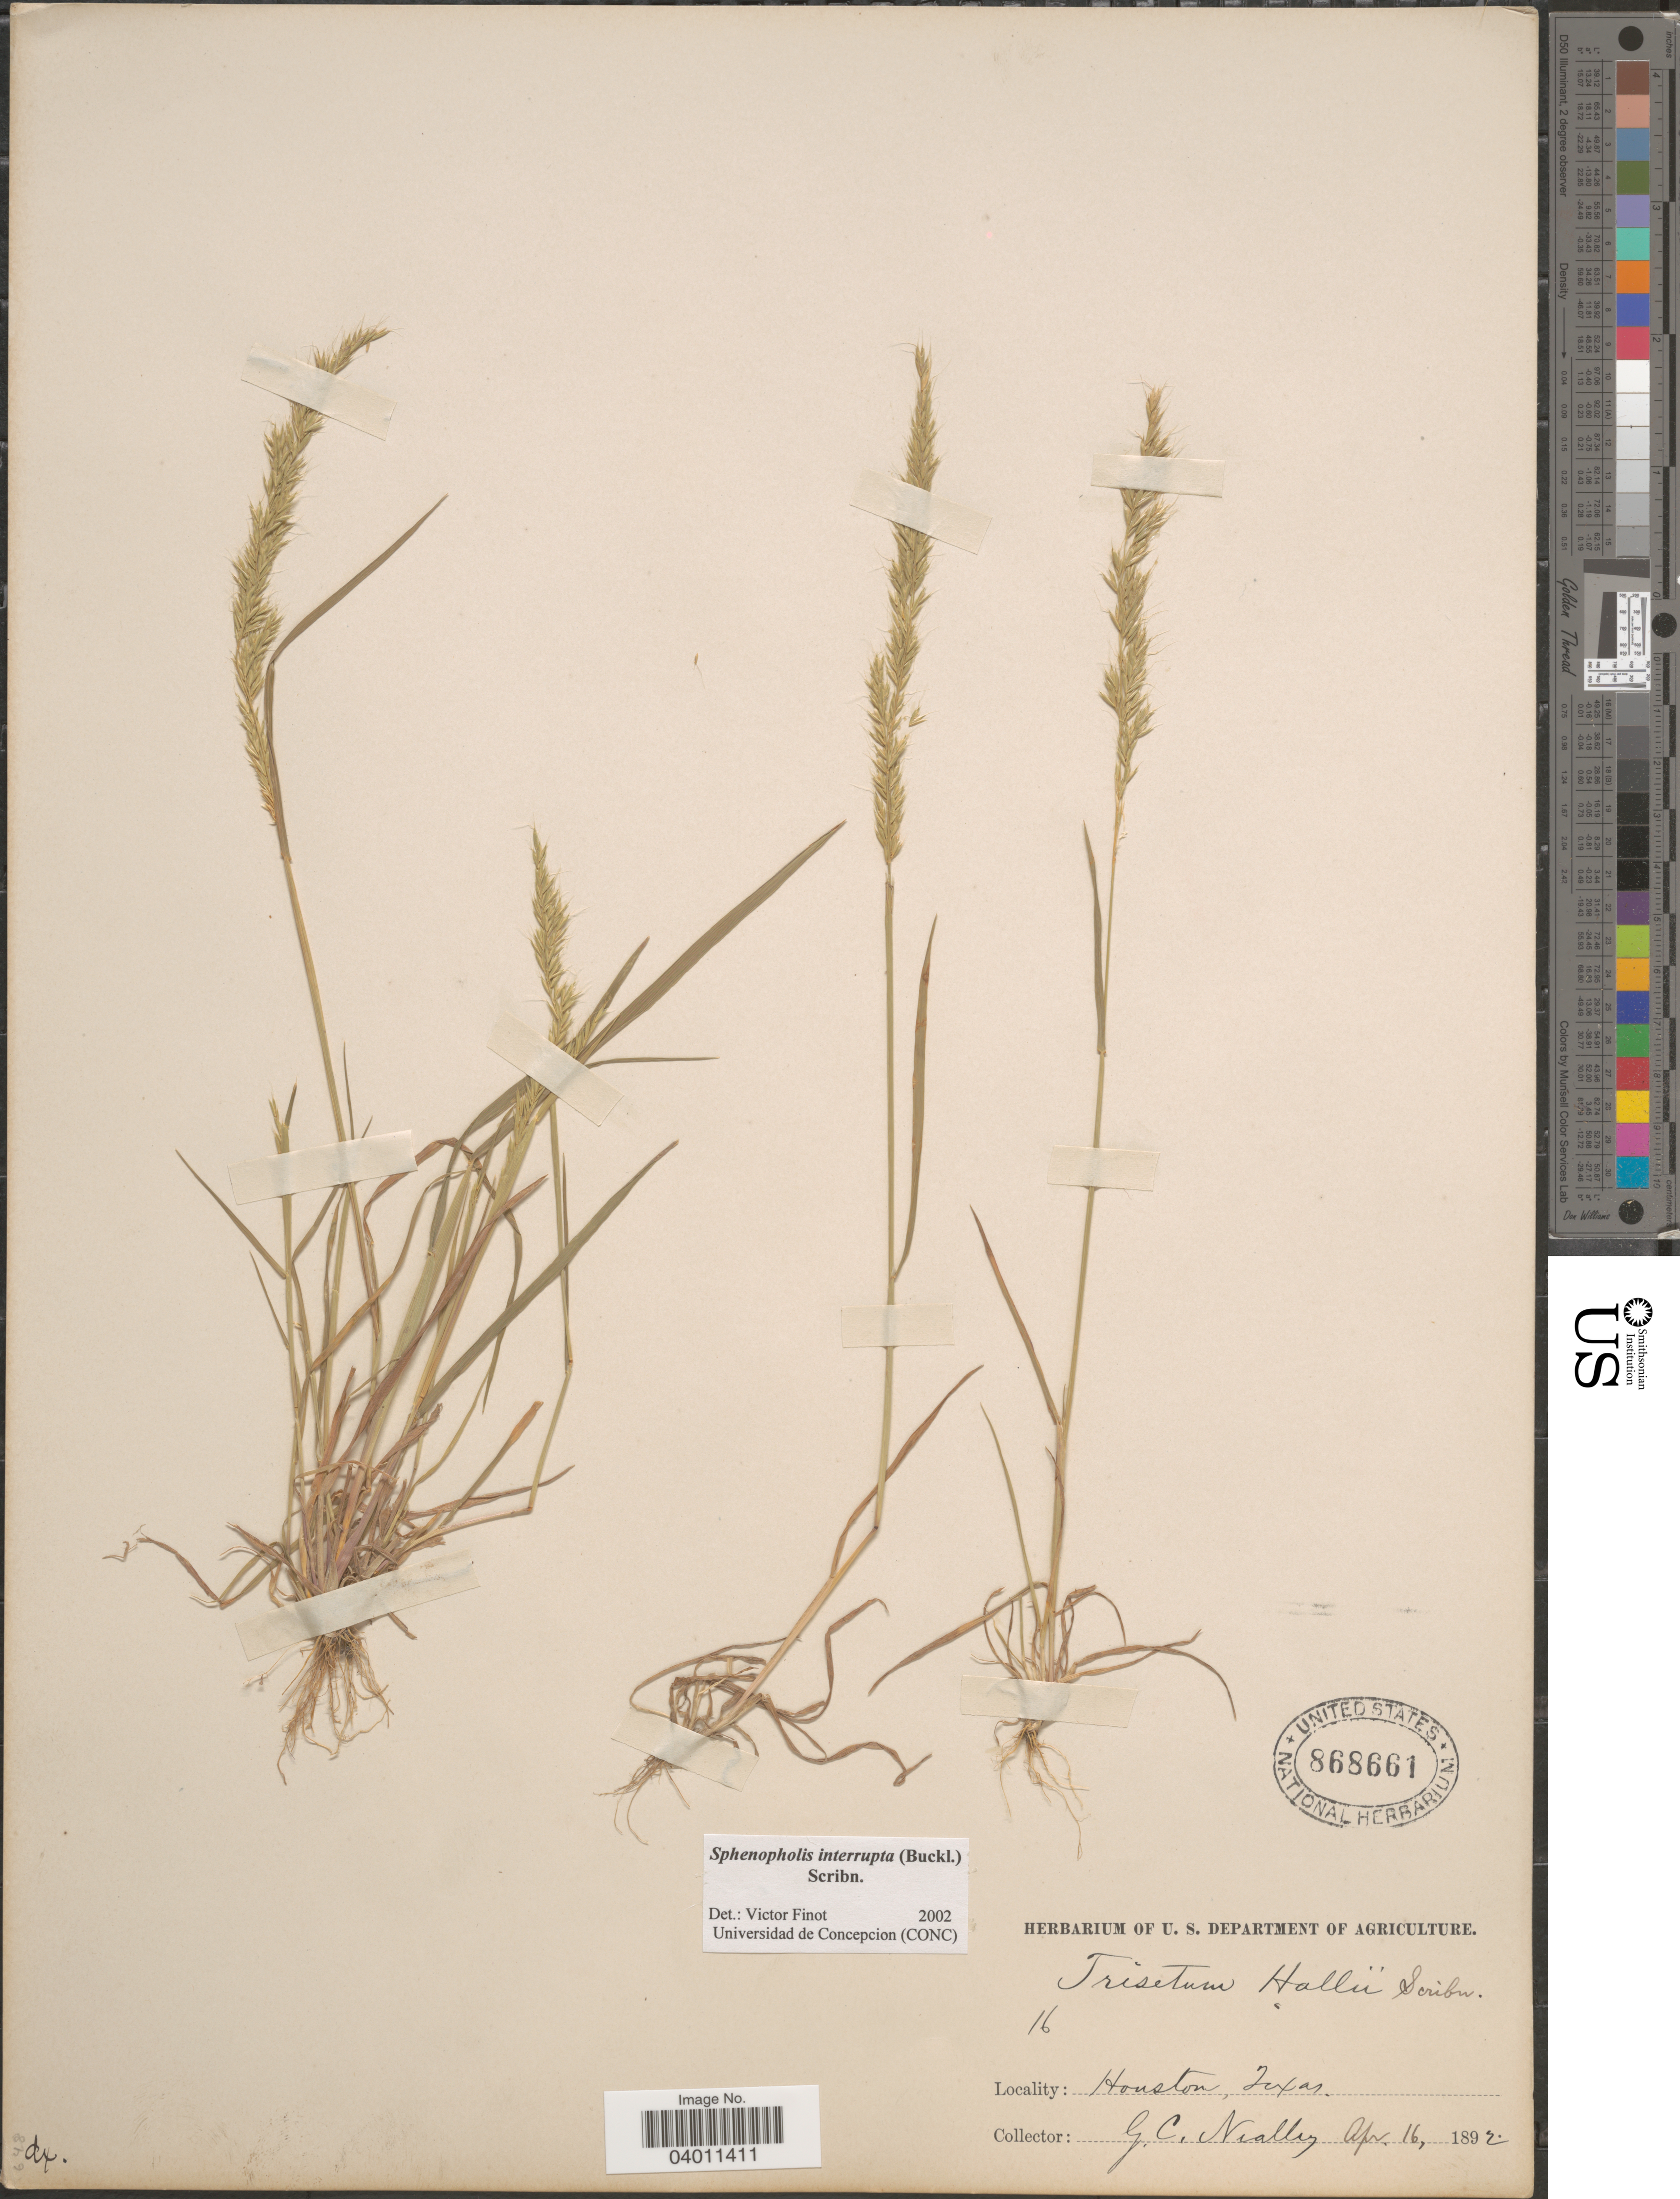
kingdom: Plantae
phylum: Tracheophyta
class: Liliopsida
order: Poales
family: Poaceae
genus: Sphenopholis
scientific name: Sphenopholis interrupta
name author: (Buckley) Scribn.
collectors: G. C. Nealley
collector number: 16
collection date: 1892-04-16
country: United States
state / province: Texas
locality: Houston.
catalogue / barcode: US 868661